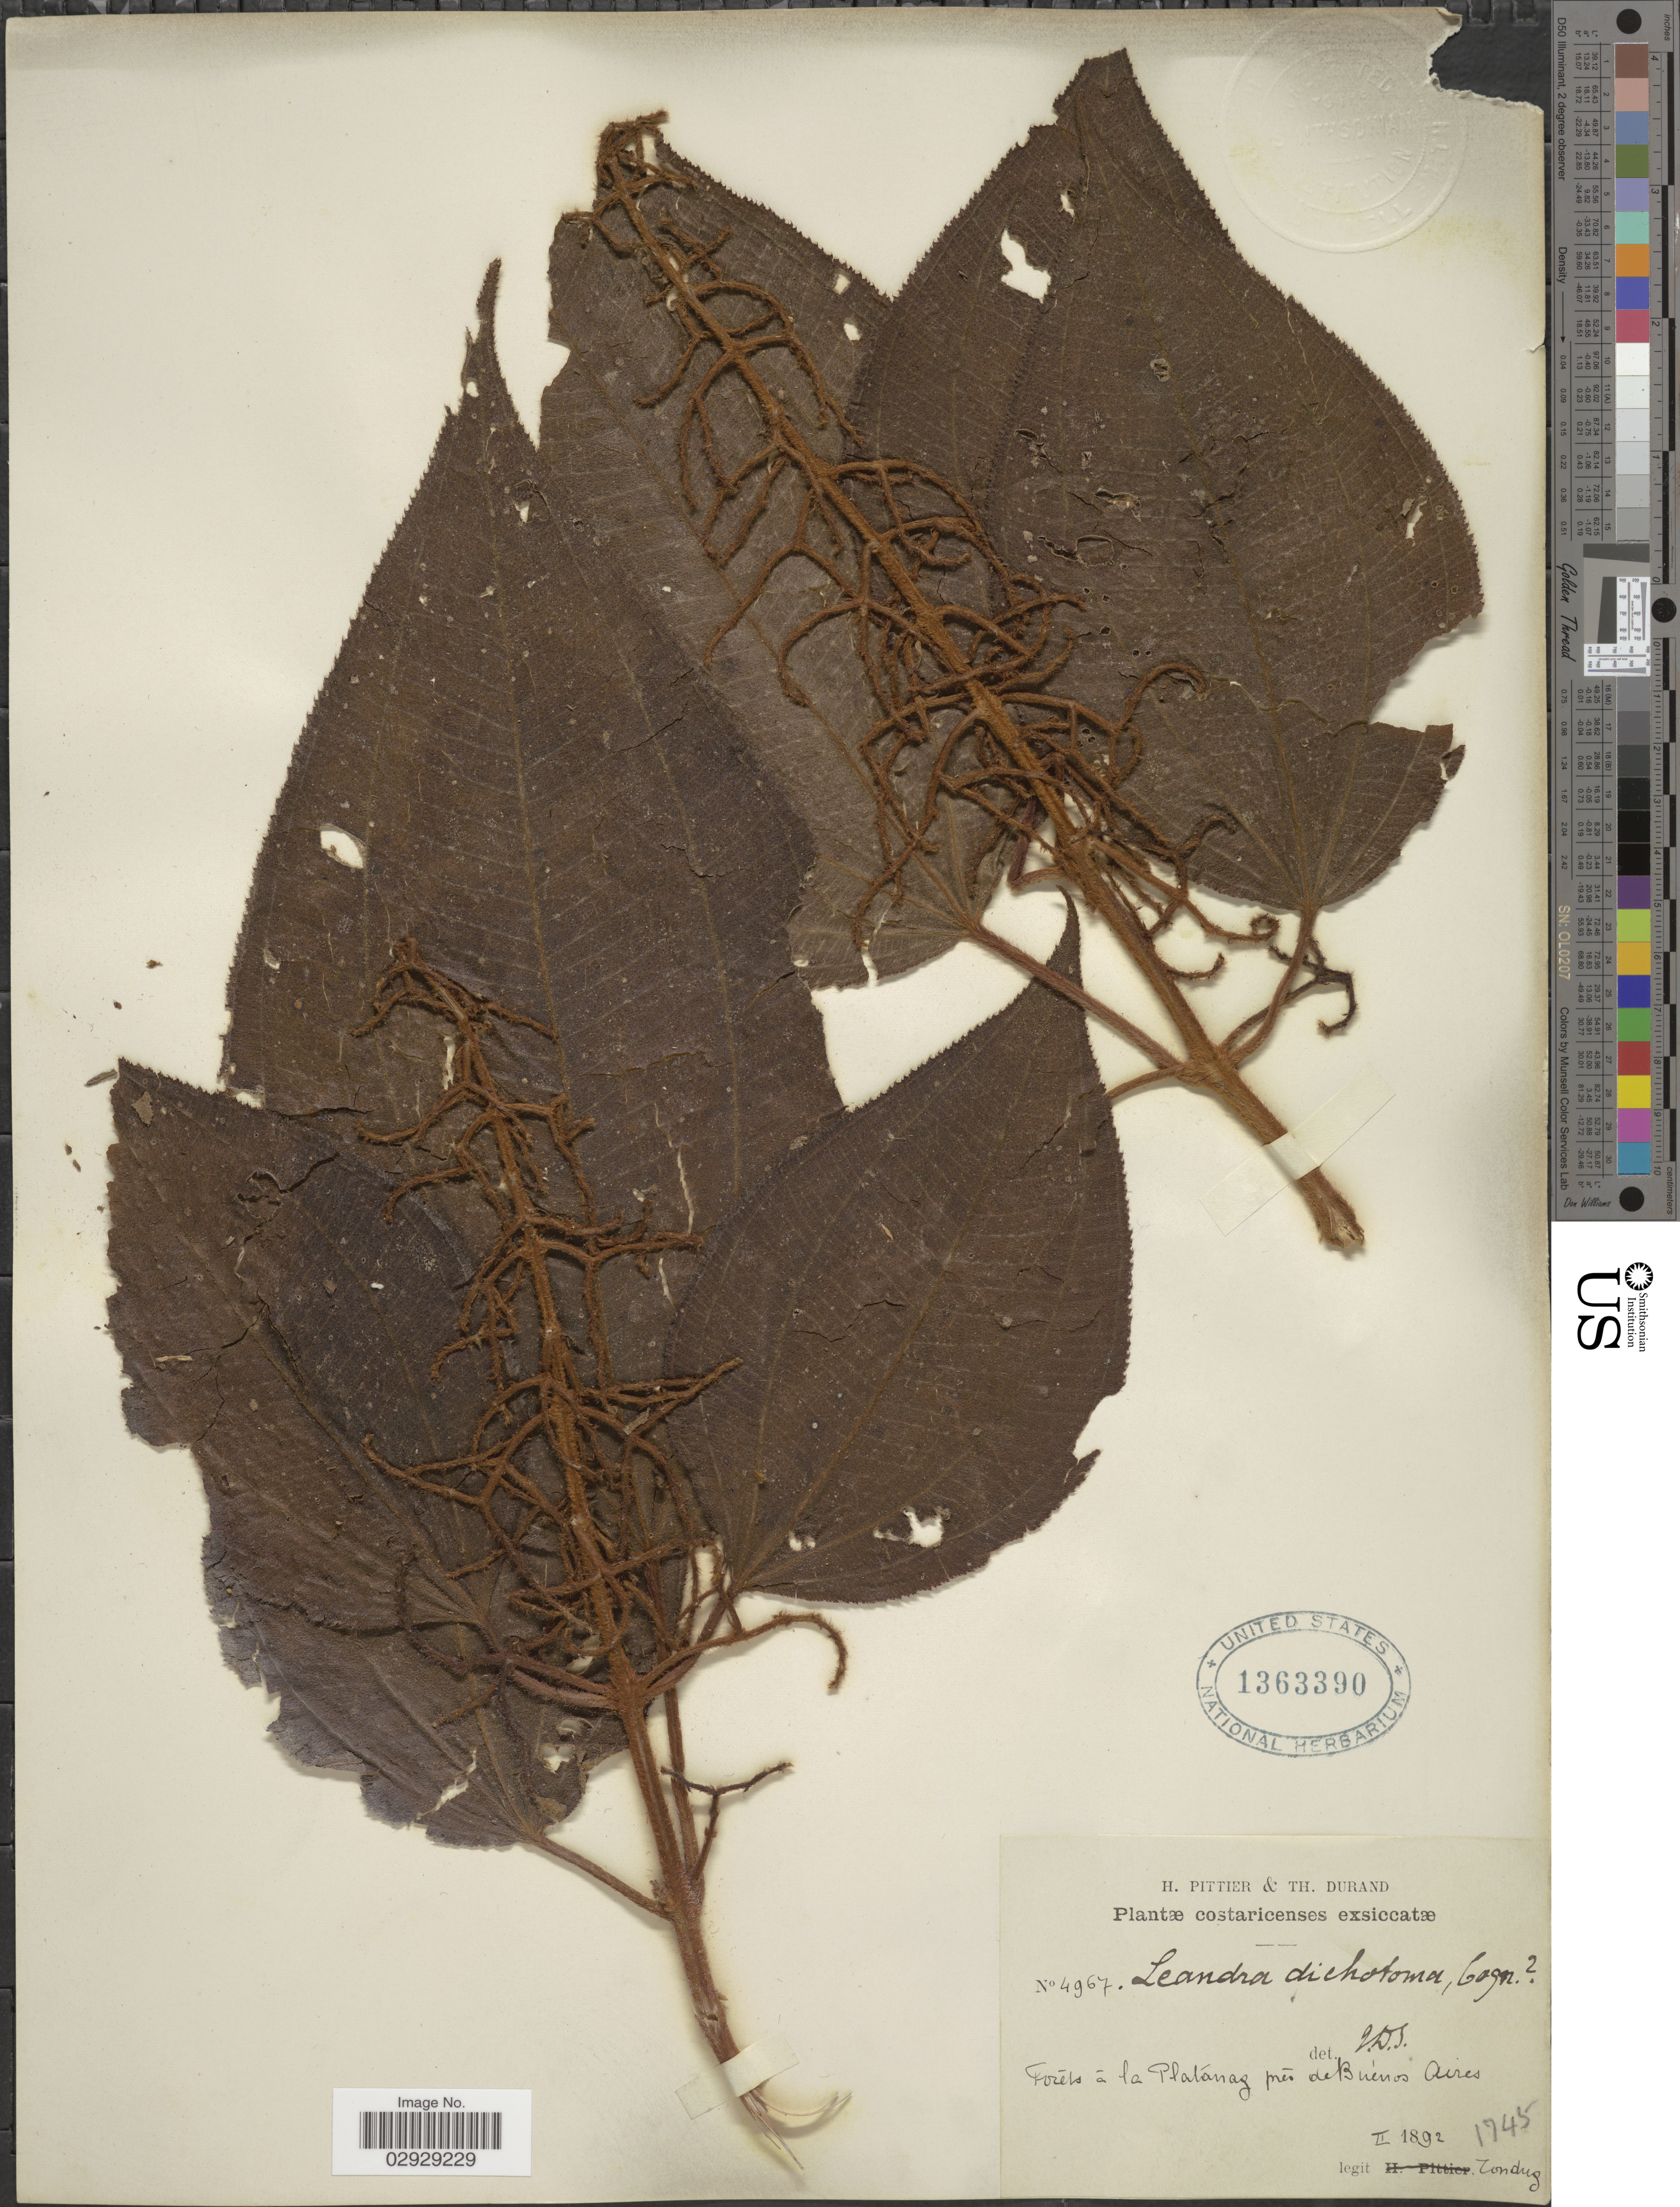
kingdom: Plantae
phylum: Tracheophyta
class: Magnoliopsida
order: Myrtales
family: Melastomataceae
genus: Leandra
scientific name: Leandra granatensis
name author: Gleason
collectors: Tonduz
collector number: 4967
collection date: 1892-02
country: Costa Rica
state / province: Puntarenas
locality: Costaricenses. Forêts á la Platanaz près de Buenos Aires.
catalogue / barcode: US 1363390